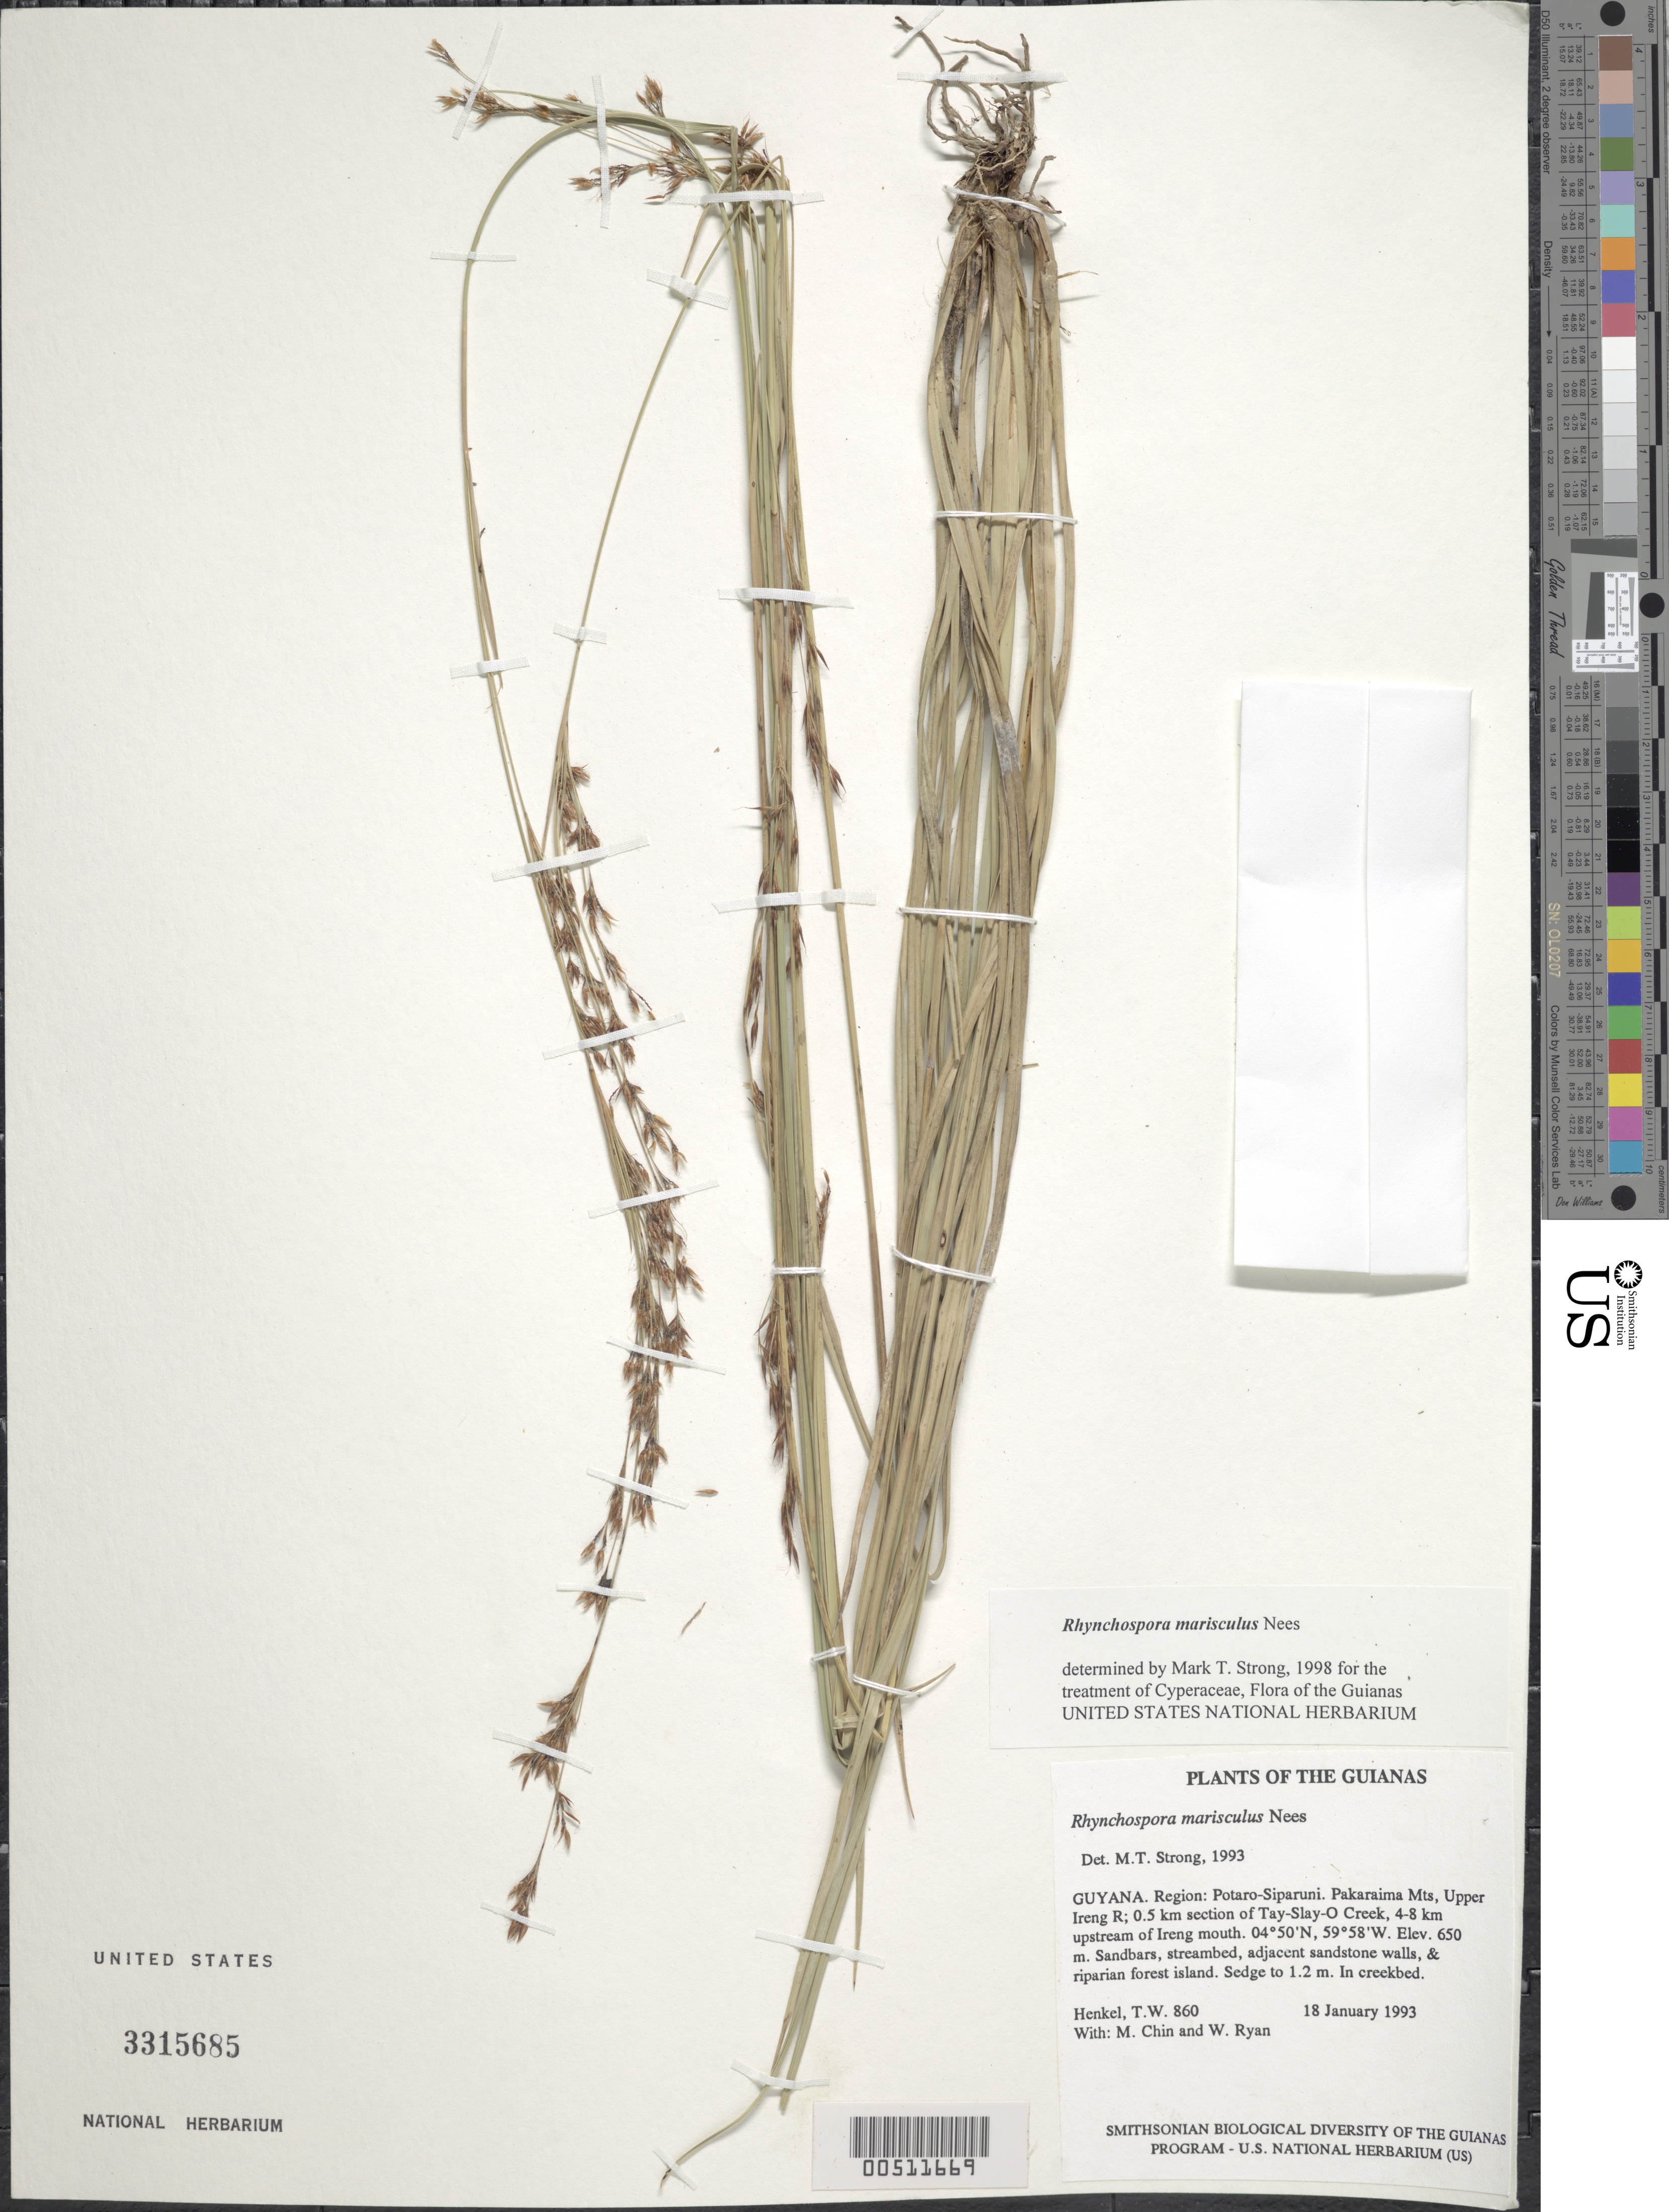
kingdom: Plantae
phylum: Tracheophyta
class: Liliopsida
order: Poales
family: Cyperaceae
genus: Rhynchospora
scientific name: Rhynchospora marisculus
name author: Lindl. & Nees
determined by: Strong, M. T., (US), Smithsonian Institution - National Museum of Natural History (UNITED STATES)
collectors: T. Henkel, M. Chin & W. Ryan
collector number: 860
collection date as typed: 18 January 1993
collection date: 1993-01-18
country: Guyana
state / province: Potaro-Siparuni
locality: Pakaraima Mts, Upper Ireng R; 0.5 km section of Tay-Slay-O Creek, 4-8 km upstream of Ireng mouth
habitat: Sandbars, streambed, adjacent sandstone walls, & riparian forest island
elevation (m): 650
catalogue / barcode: US 3315685